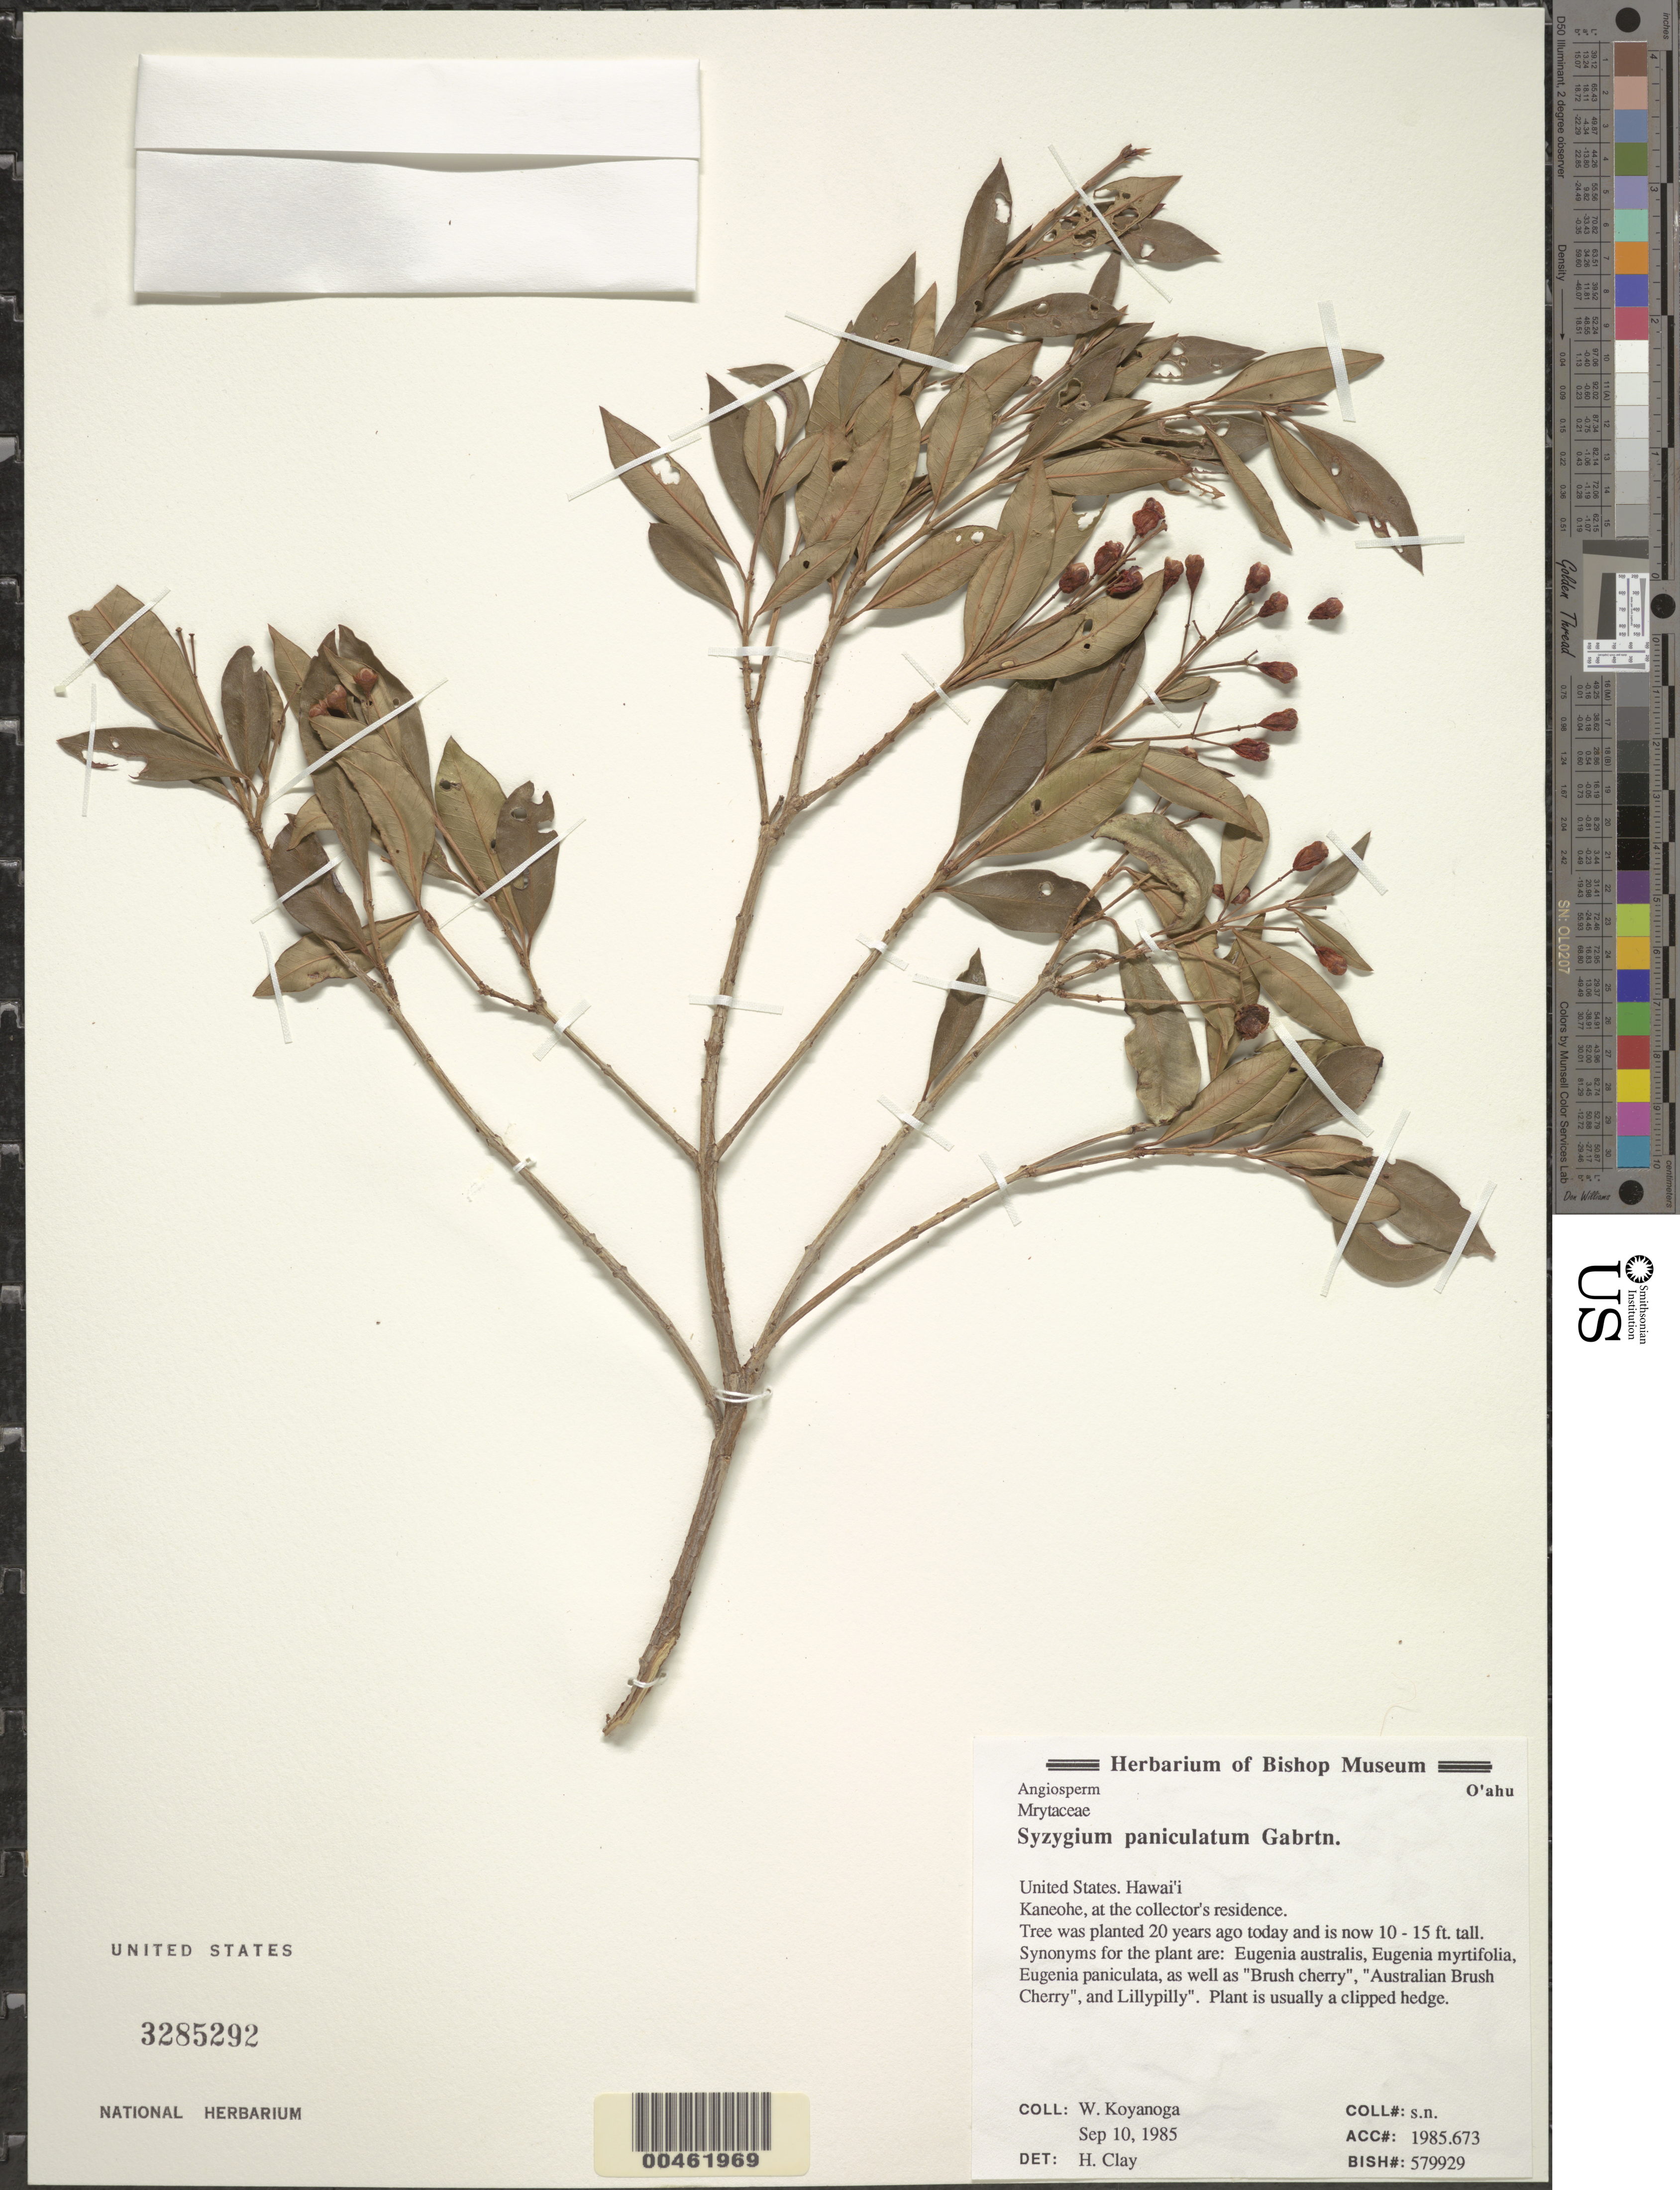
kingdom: Plantae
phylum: Tracheophyta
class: Magnoliopsida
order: Myrtales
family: Myrtaceae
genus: Syzygium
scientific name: Syzygium paniculatum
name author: Gaertn.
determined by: Clay, H.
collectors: W. Koyanoga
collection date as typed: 10 Sep 1985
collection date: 1985-09-10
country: United States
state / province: Hawaii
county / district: Honolulu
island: Oahu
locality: Kaneohe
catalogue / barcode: US 3285292